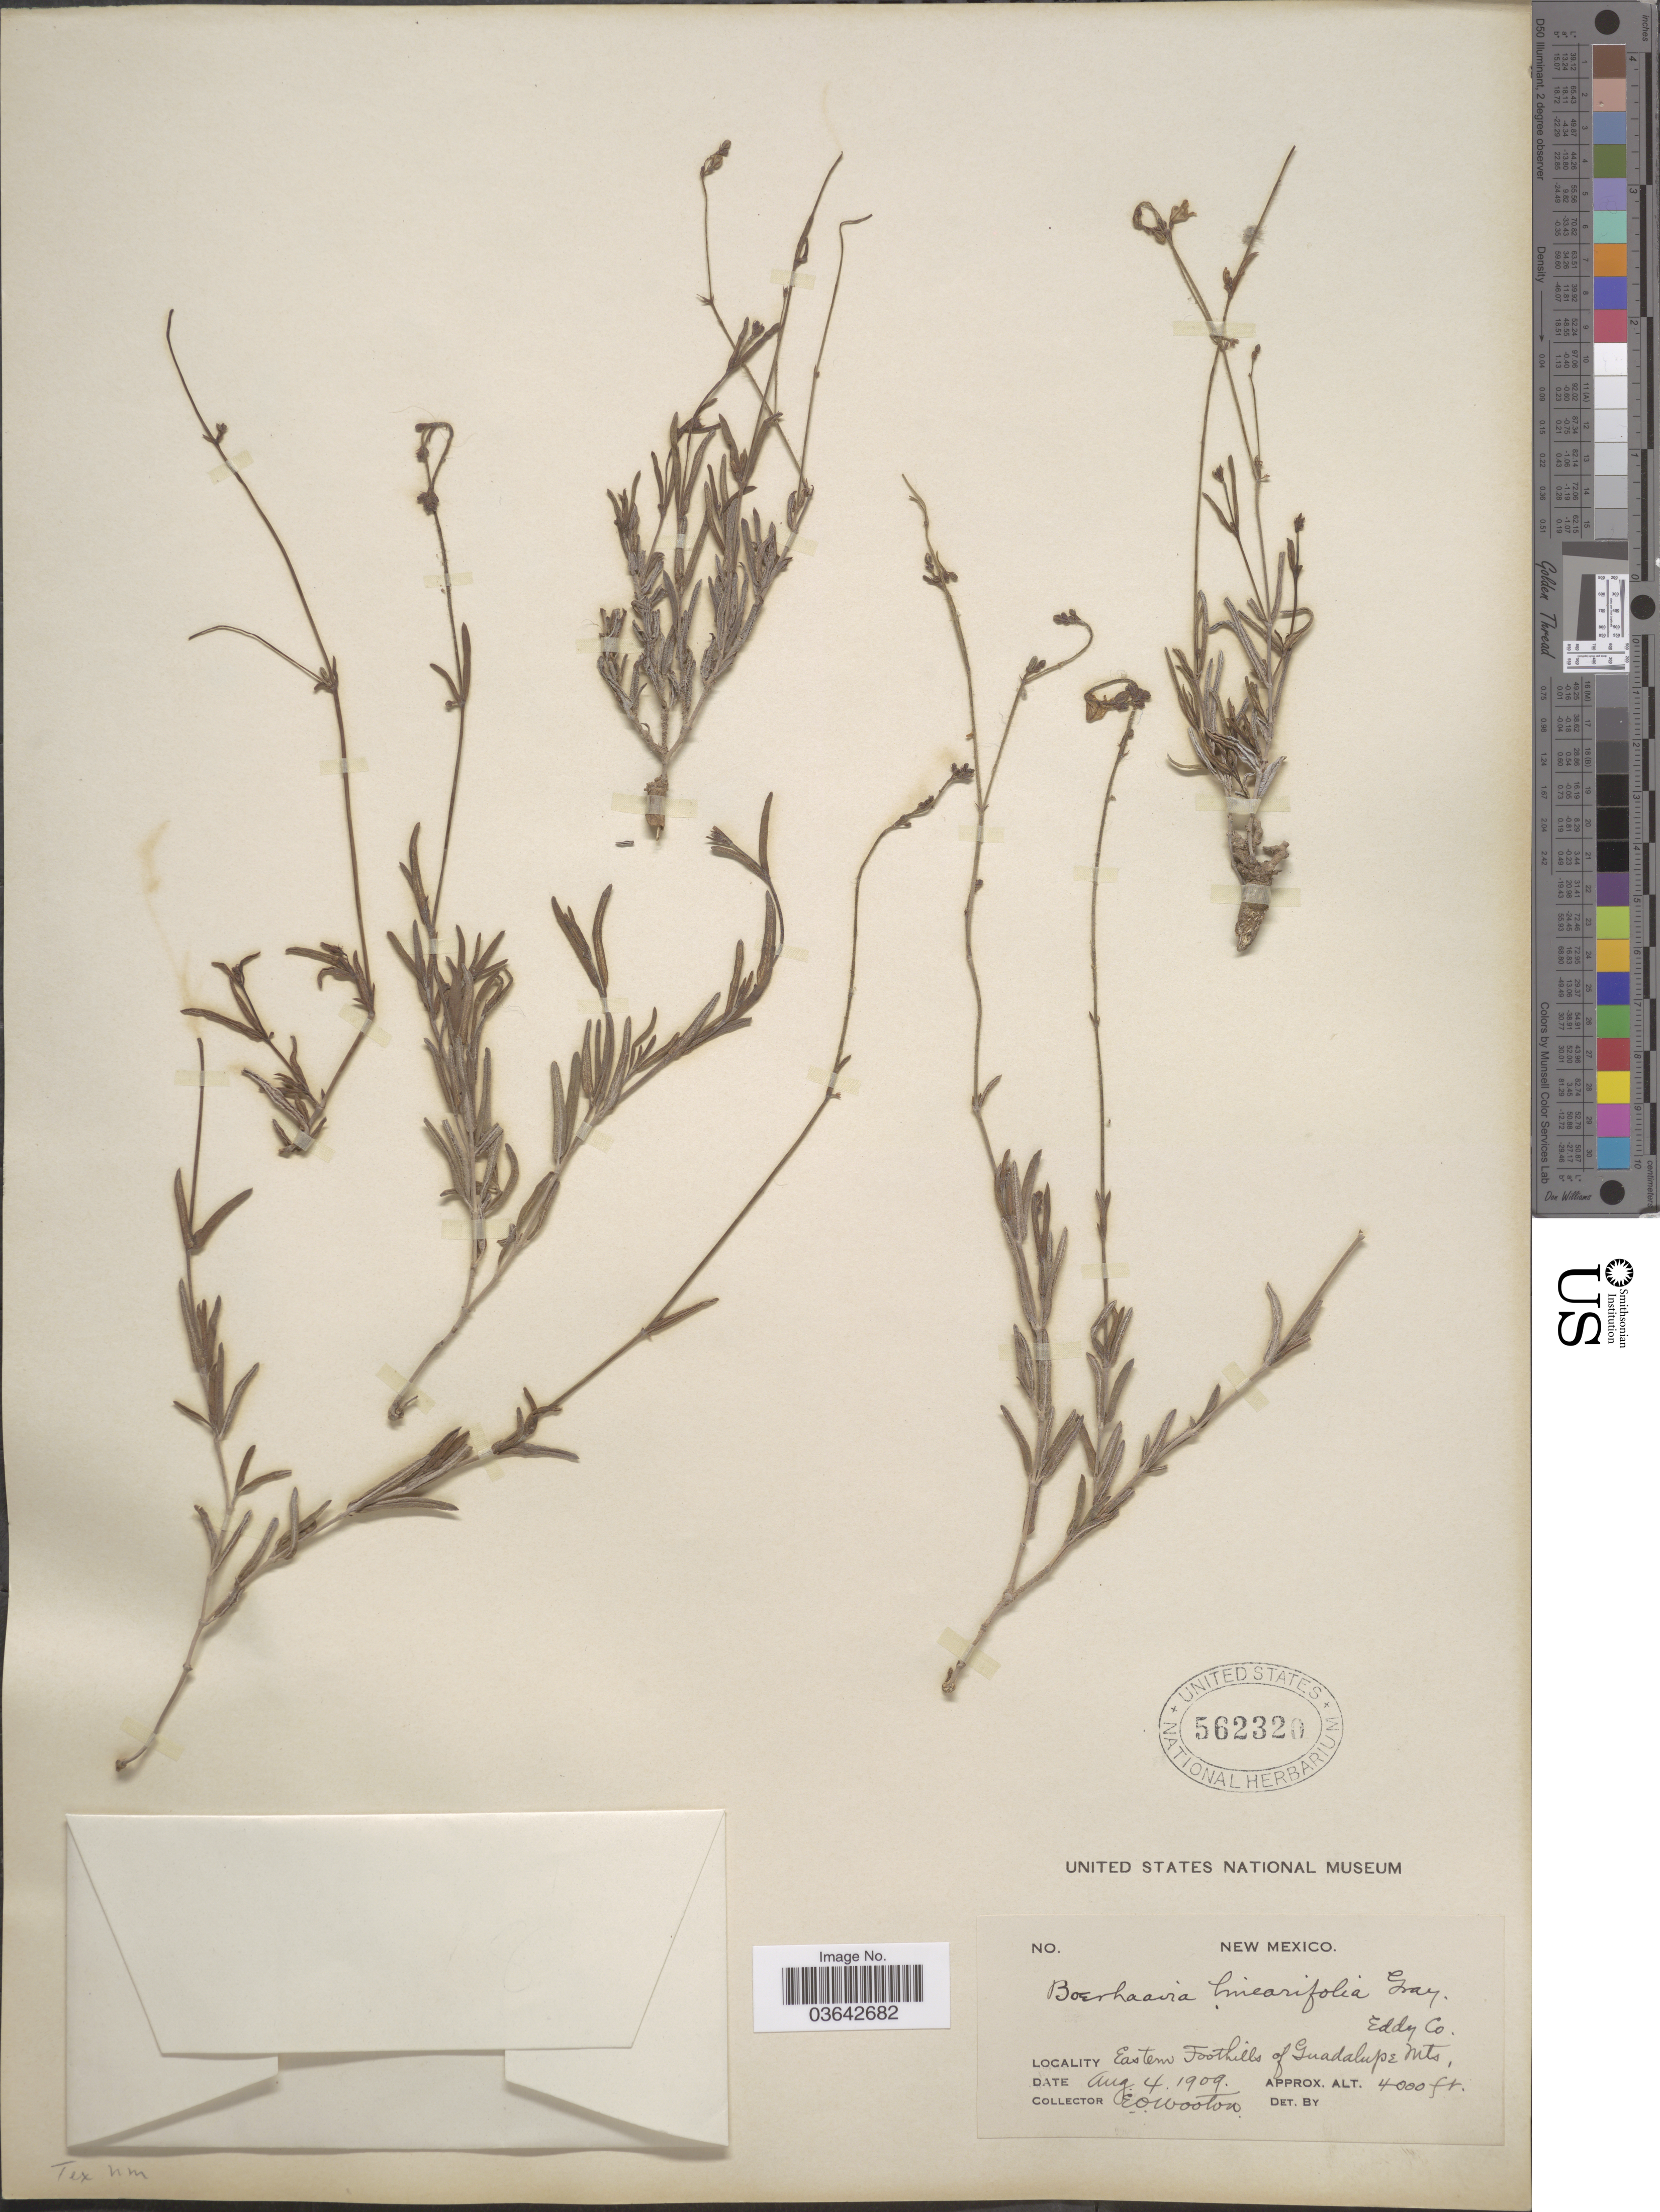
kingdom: Plantae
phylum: Tracheophyta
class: Magnoliopsida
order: Caryophyllales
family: Nyctaginaceae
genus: Boerhavia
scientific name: Boerhavia linearifolia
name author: A. Gray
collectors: E. O. Wooton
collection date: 1909-08-04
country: United States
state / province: New Mexico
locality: Eastern Foothills of Guadalupe Mts, Eddy Co.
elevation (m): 1219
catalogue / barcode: US 562320